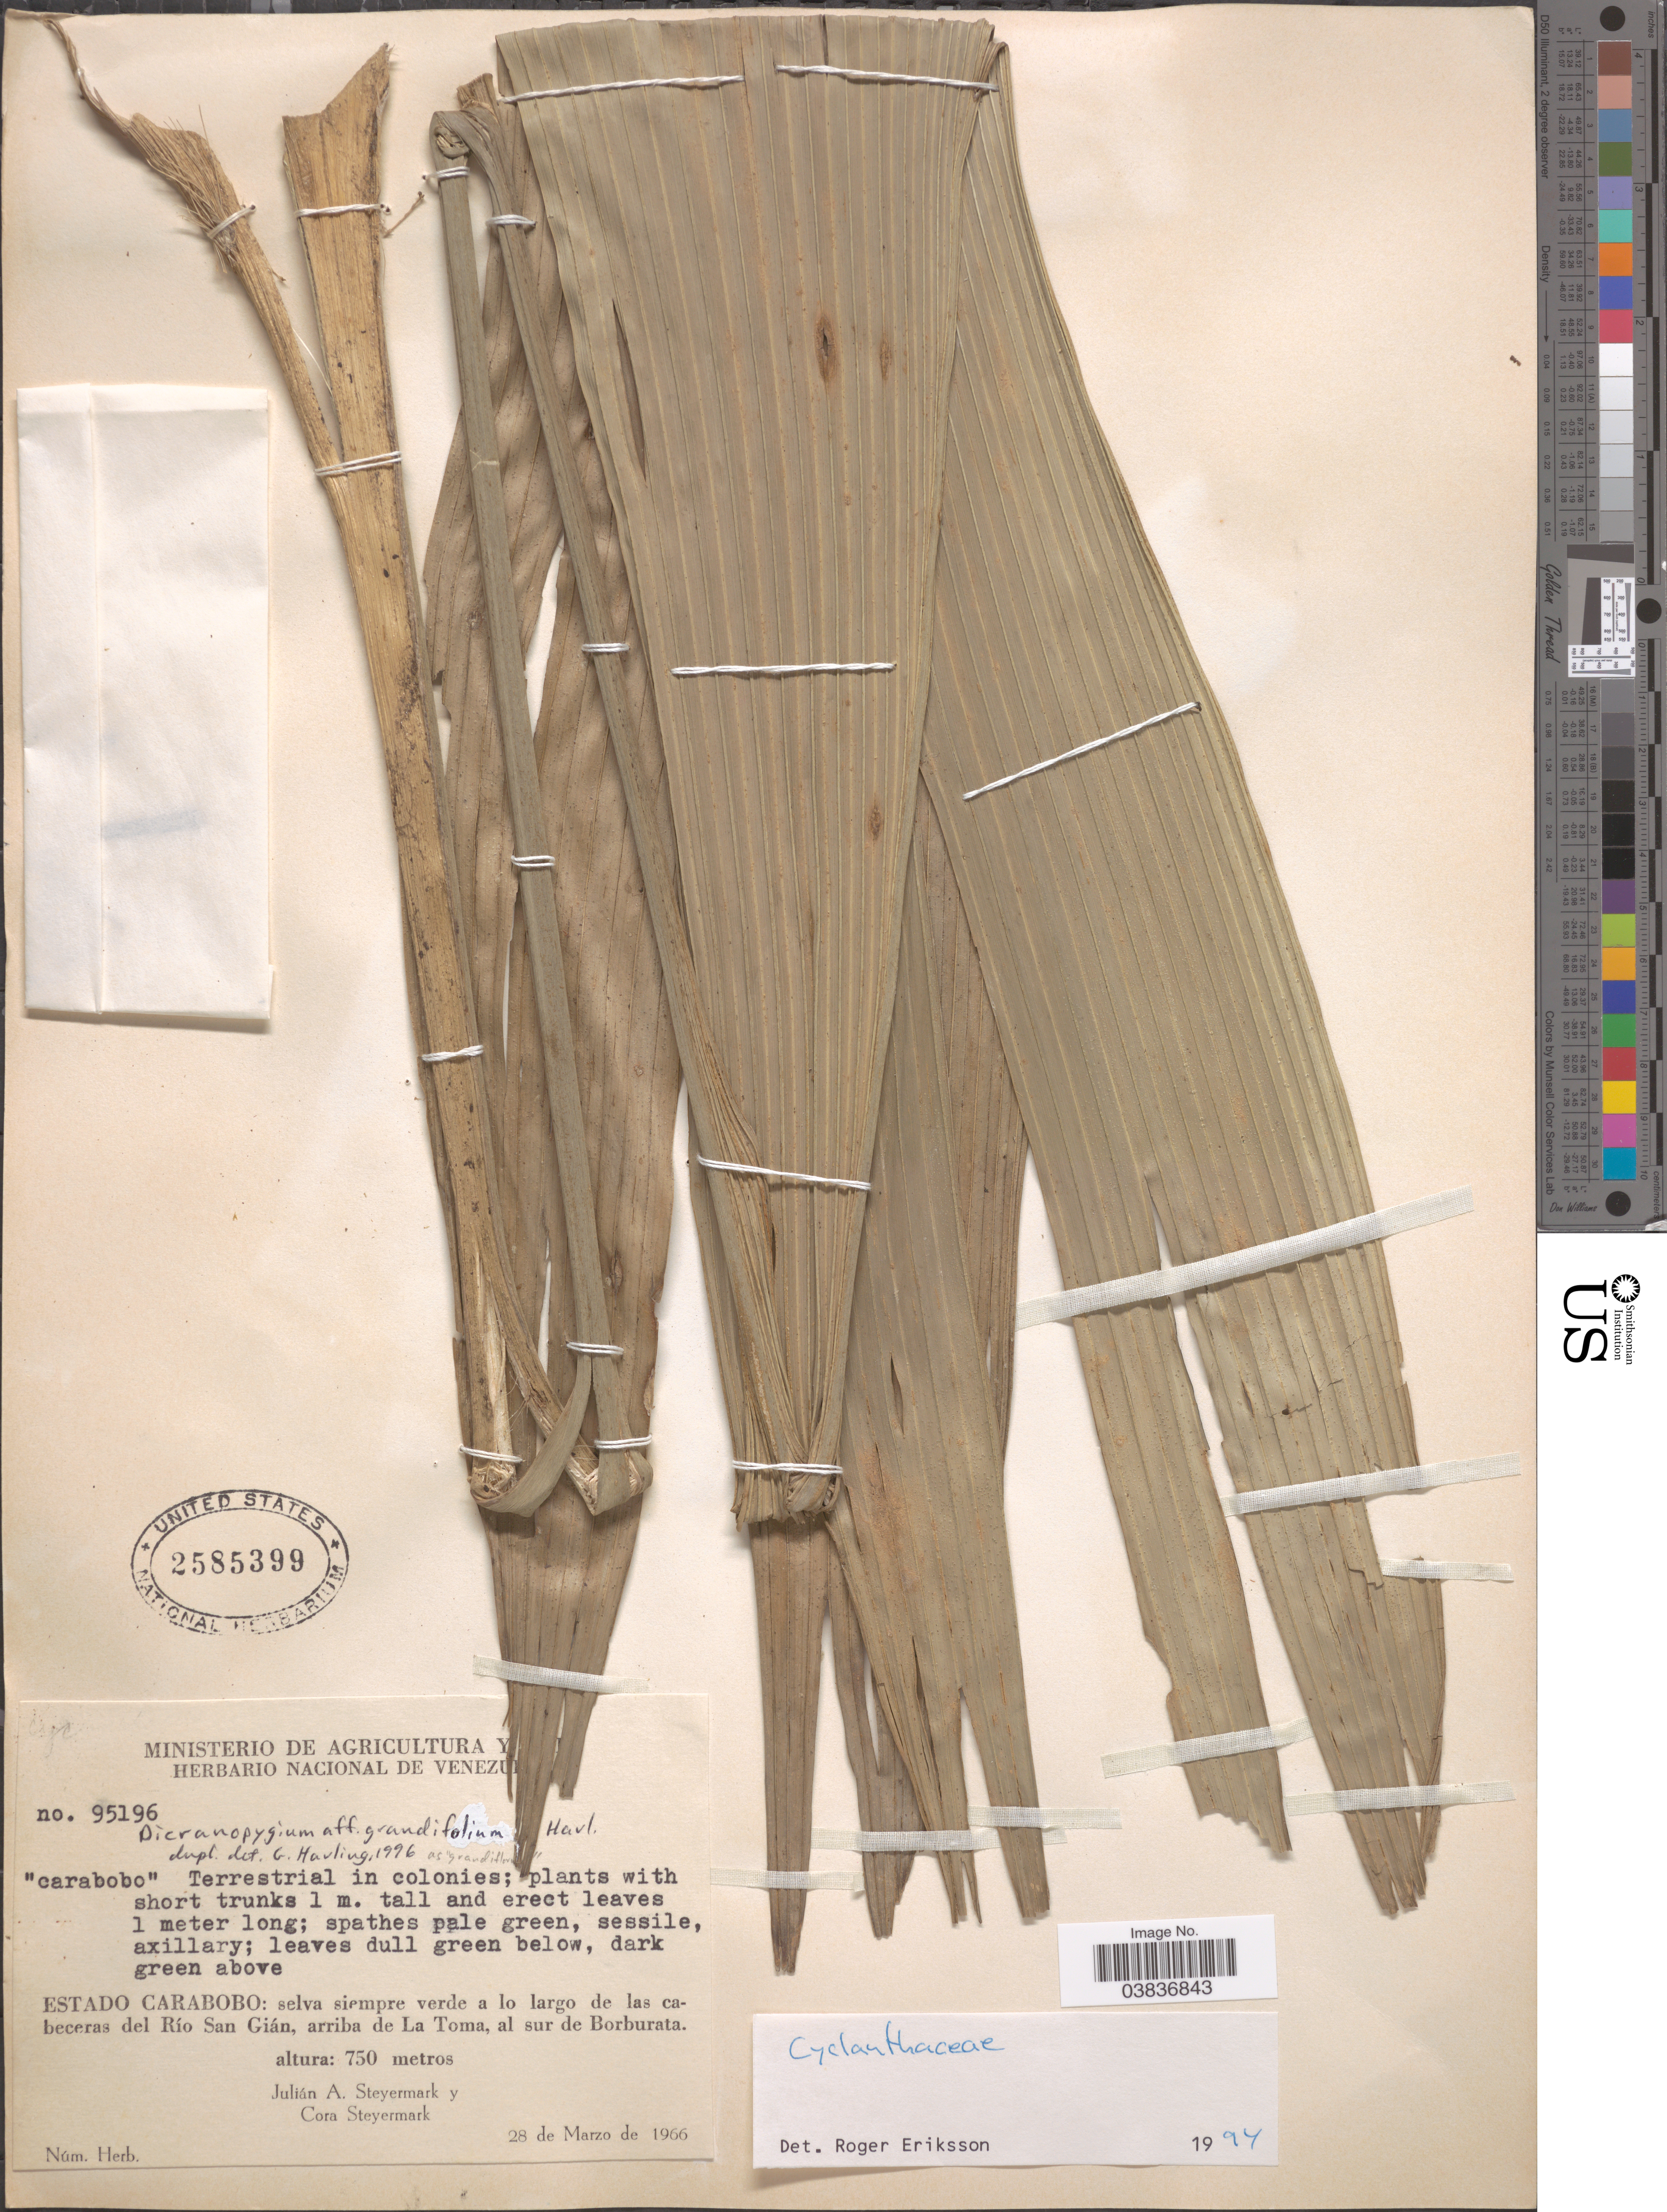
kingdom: Plantae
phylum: Tracheophyta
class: Liliopsida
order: Pandanales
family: Cyclanthaceae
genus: Dicranopygium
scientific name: Dicranopygium grandifolium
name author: Harling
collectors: J. Steyermark & C. Steyermark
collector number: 95196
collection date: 1966-03-28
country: Venezuela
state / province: Carabobo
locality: Selva siempre verde a lo largo de las cabeceras del Río San Gián, arriba de La Toma, al sur de Borburata.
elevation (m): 750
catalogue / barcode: US 2585399